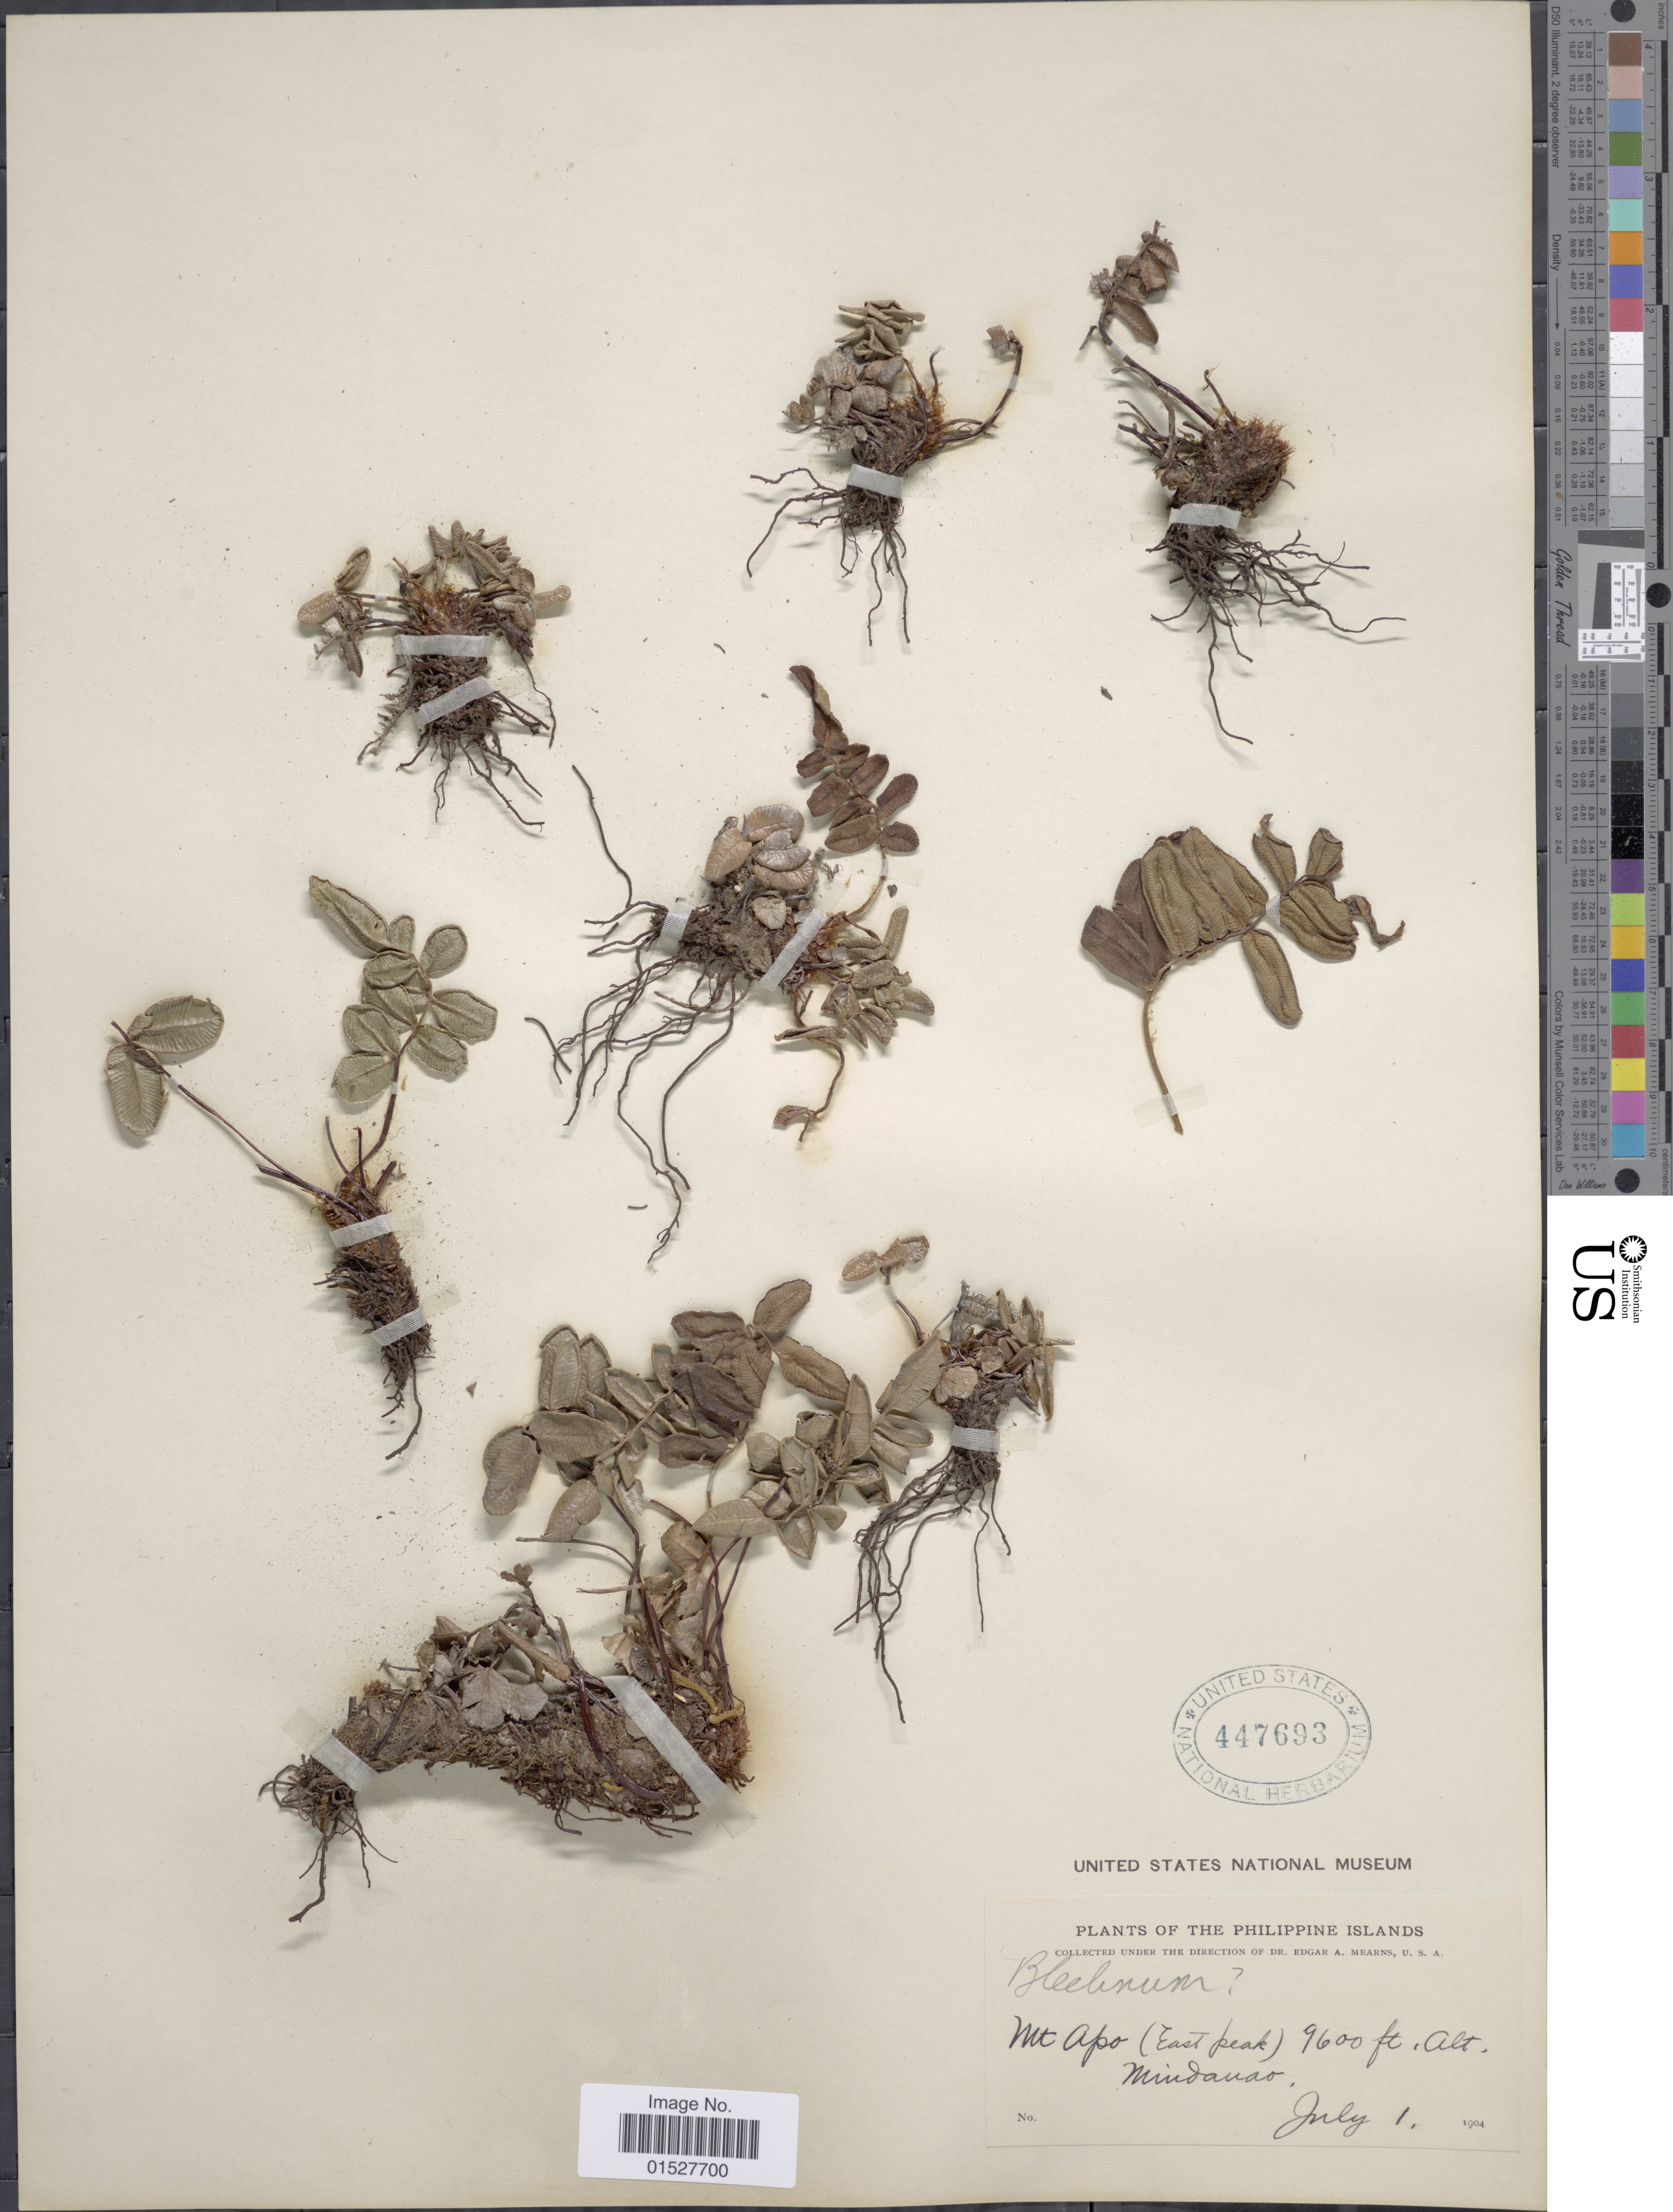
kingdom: Plantae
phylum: Tracheophyta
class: Polypodiopsida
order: Polypodiales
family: Blechnaceae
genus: Blechnum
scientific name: Blechnum vestitum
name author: (Blume) Kuhn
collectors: E. A. Mearns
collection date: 1904-07-01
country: Philippines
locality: Mt. Apo (East peak), Mindanao.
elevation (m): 2926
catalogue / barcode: US 447693